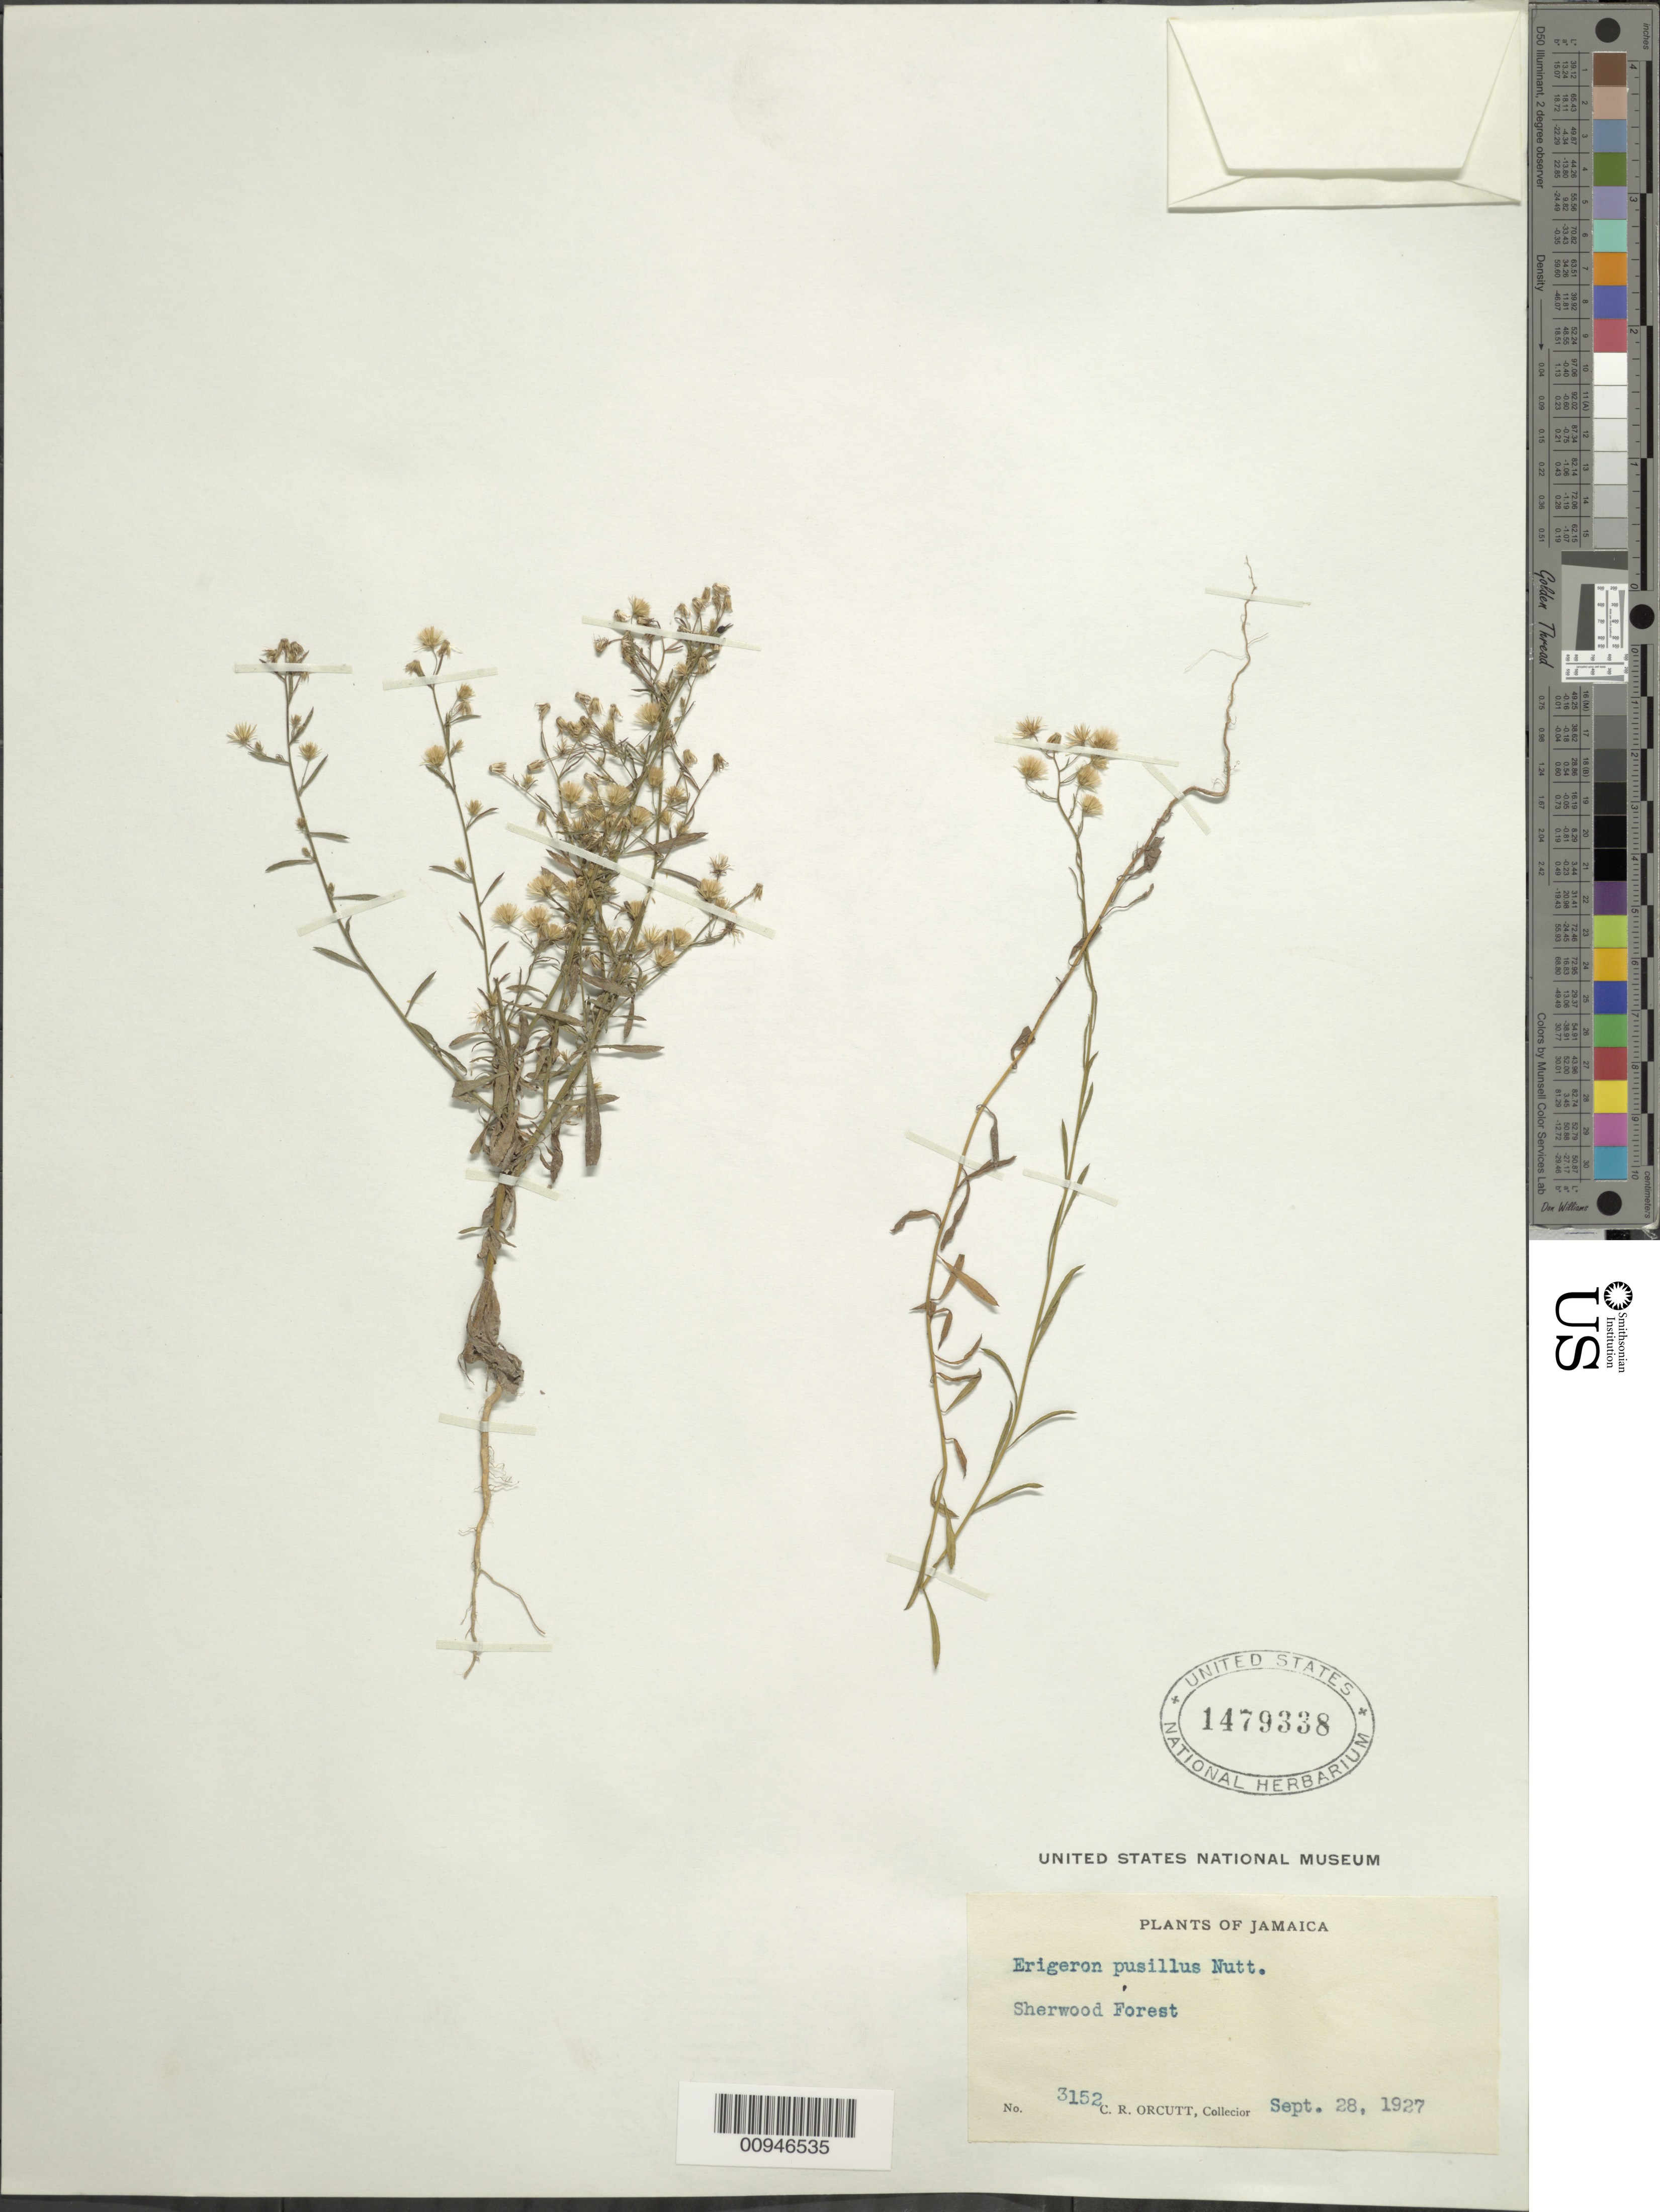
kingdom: Plantae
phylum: Tracheophyta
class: Magnoliopsida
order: Asterales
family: Asteraceae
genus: Conyza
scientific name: Conyza canadensis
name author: (L.) Cronq.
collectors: C. R. Orcutt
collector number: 3152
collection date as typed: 28 Sep 1927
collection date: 1927-09-28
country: Jamaica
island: Jamaica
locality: Sherwood Forest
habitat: Forest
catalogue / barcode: US 1479338